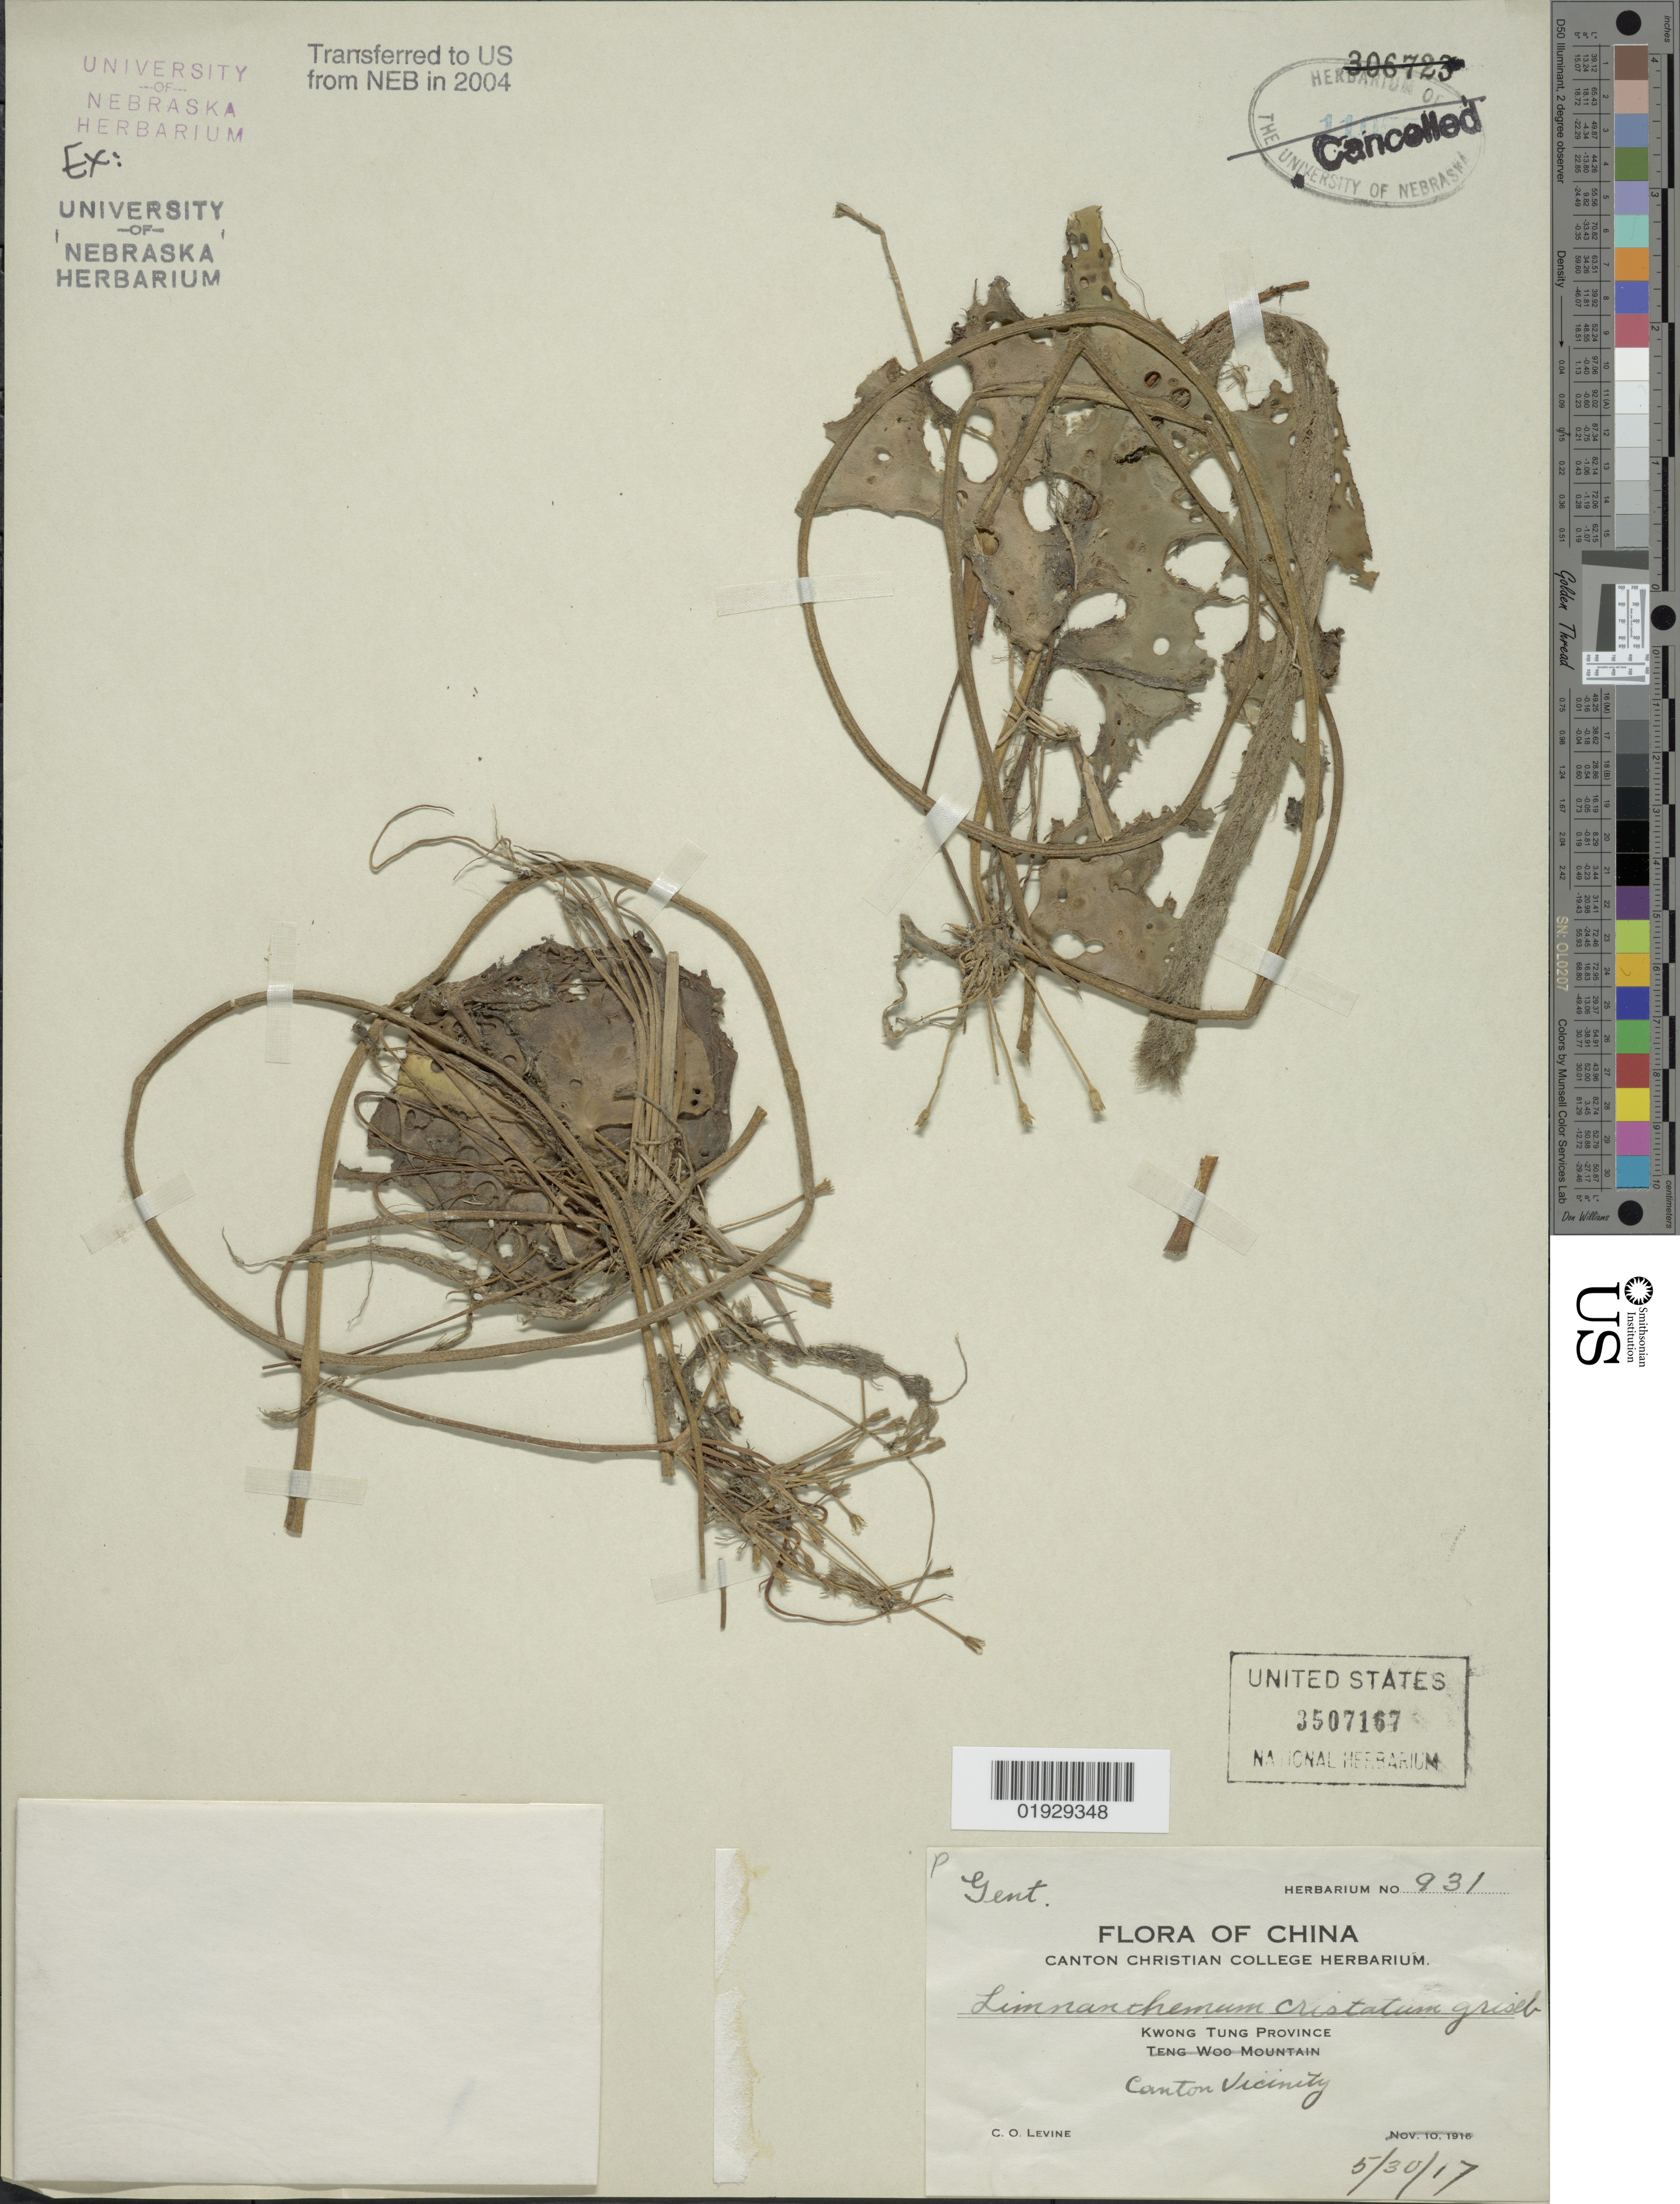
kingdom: Plantae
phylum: Tracheophyta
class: Magnoliopsida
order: Asterales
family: Menyanthaceae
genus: Nymphoides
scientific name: Nymphoides cristata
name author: (Roxb.) Kuntze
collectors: C. O. Levine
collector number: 931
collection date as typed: Transcribed d/m/y: 30/5/17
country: China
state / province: Guangdong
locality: Kwong Tung Province. Canton Vicinity.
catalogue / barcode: US 3507167